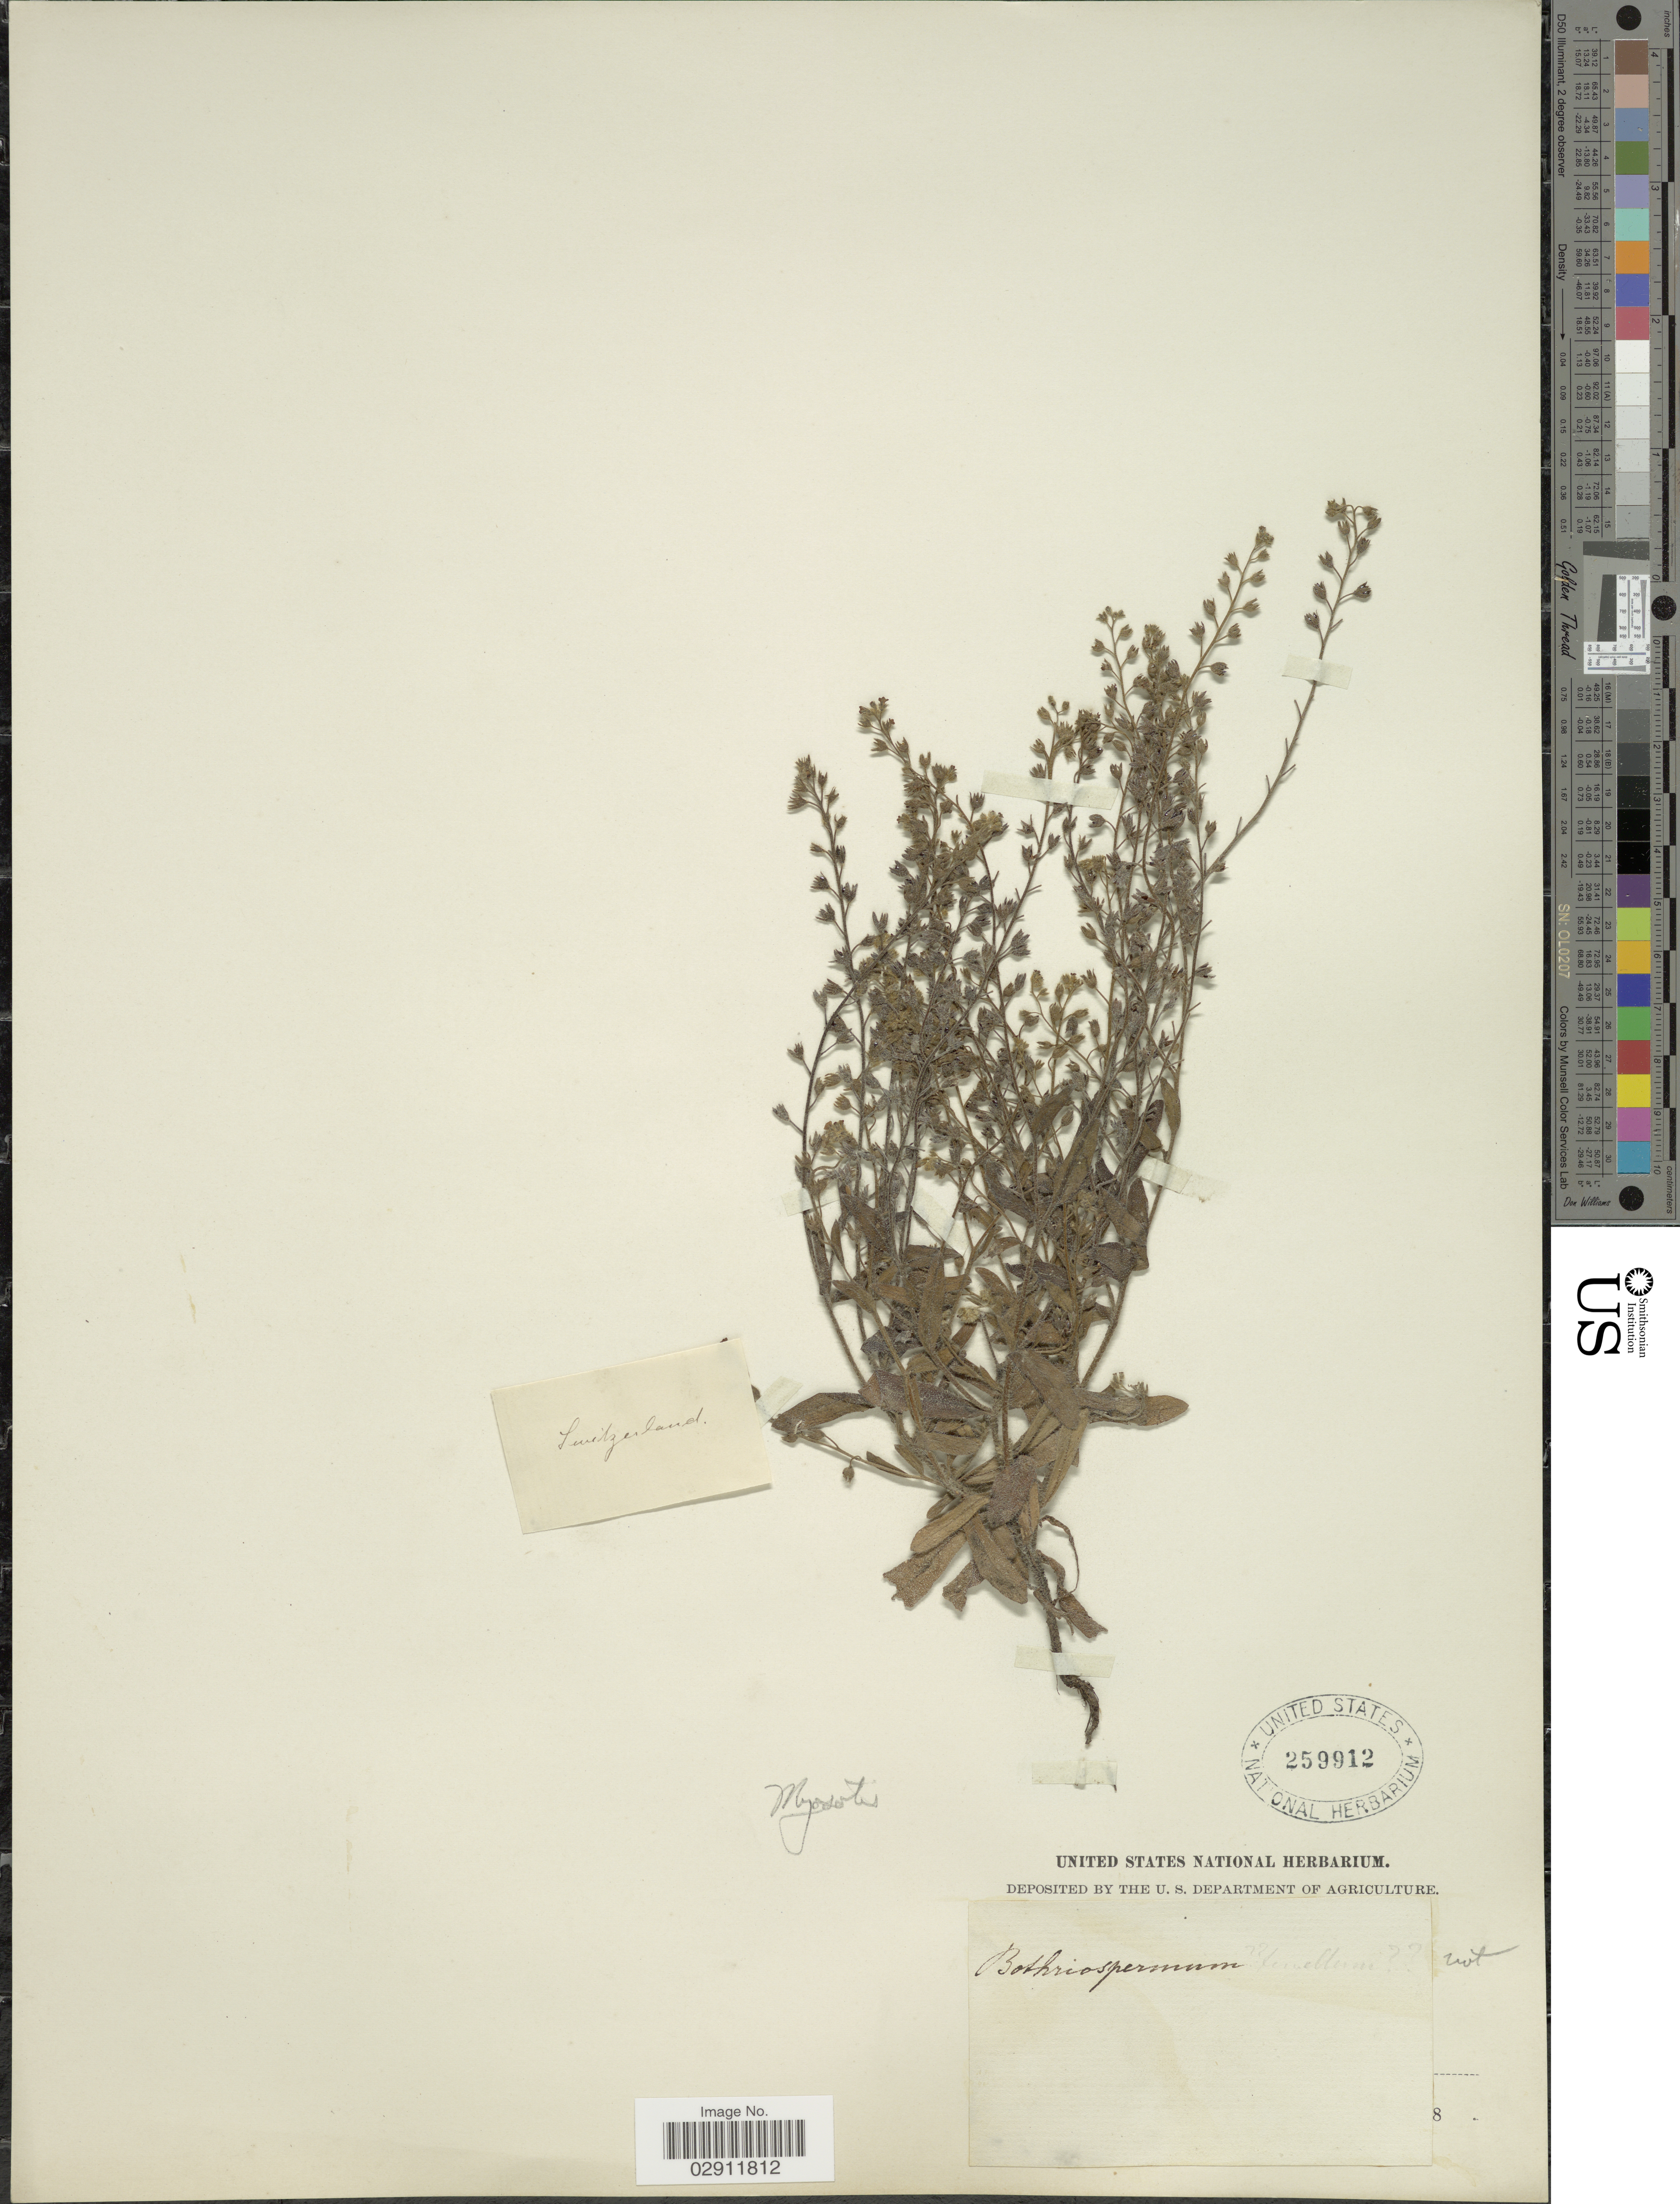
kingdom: Plantae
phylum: Tracheophyta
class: Magnoliopsida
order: Boraginales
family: Boraginaceae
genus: Myosotis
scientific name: Myosotis sp.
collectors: ex herb. United States National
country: Switzerland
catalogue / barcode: US 259912